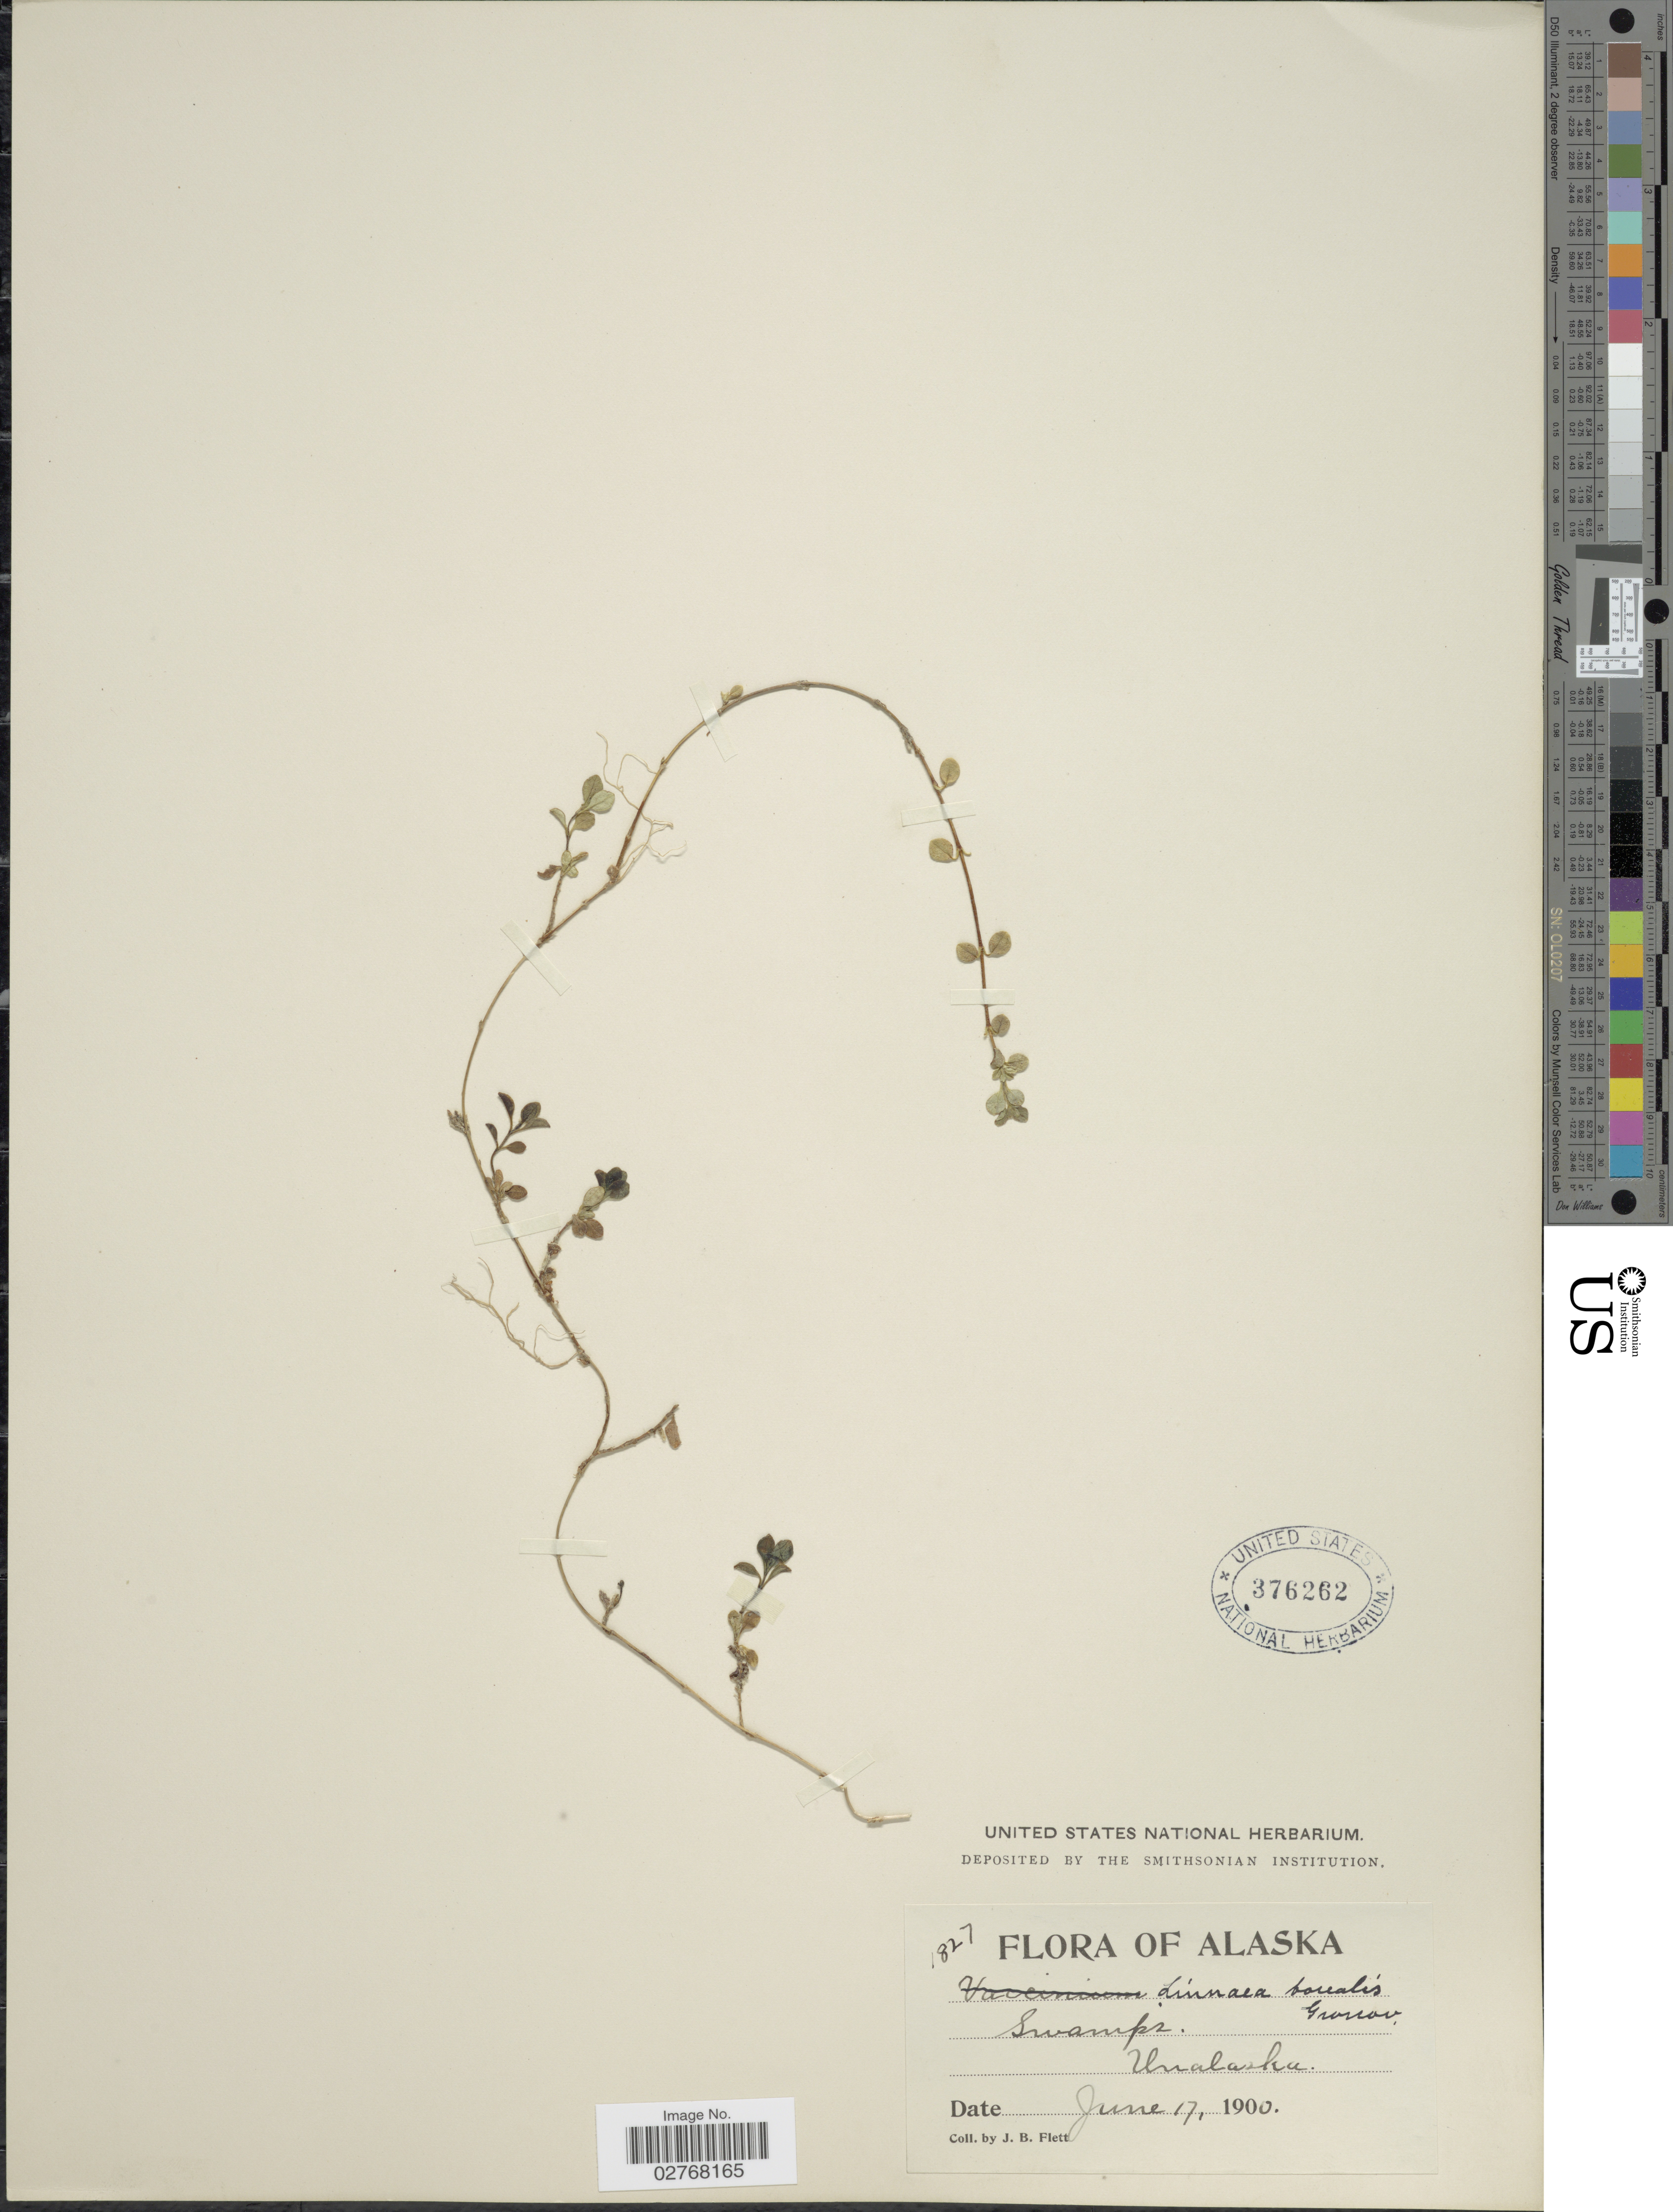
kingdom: Plantae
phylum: Tracheophyta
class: Magnoliopsida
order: Dipsacales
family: Caprifoliaceae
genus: Linnaea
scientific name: Linnaea borealis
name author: L.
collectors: J. Flett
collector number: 1827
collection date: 1900-06-17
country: United States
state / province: Alaska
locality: Unalaska.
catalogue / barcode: US 376262